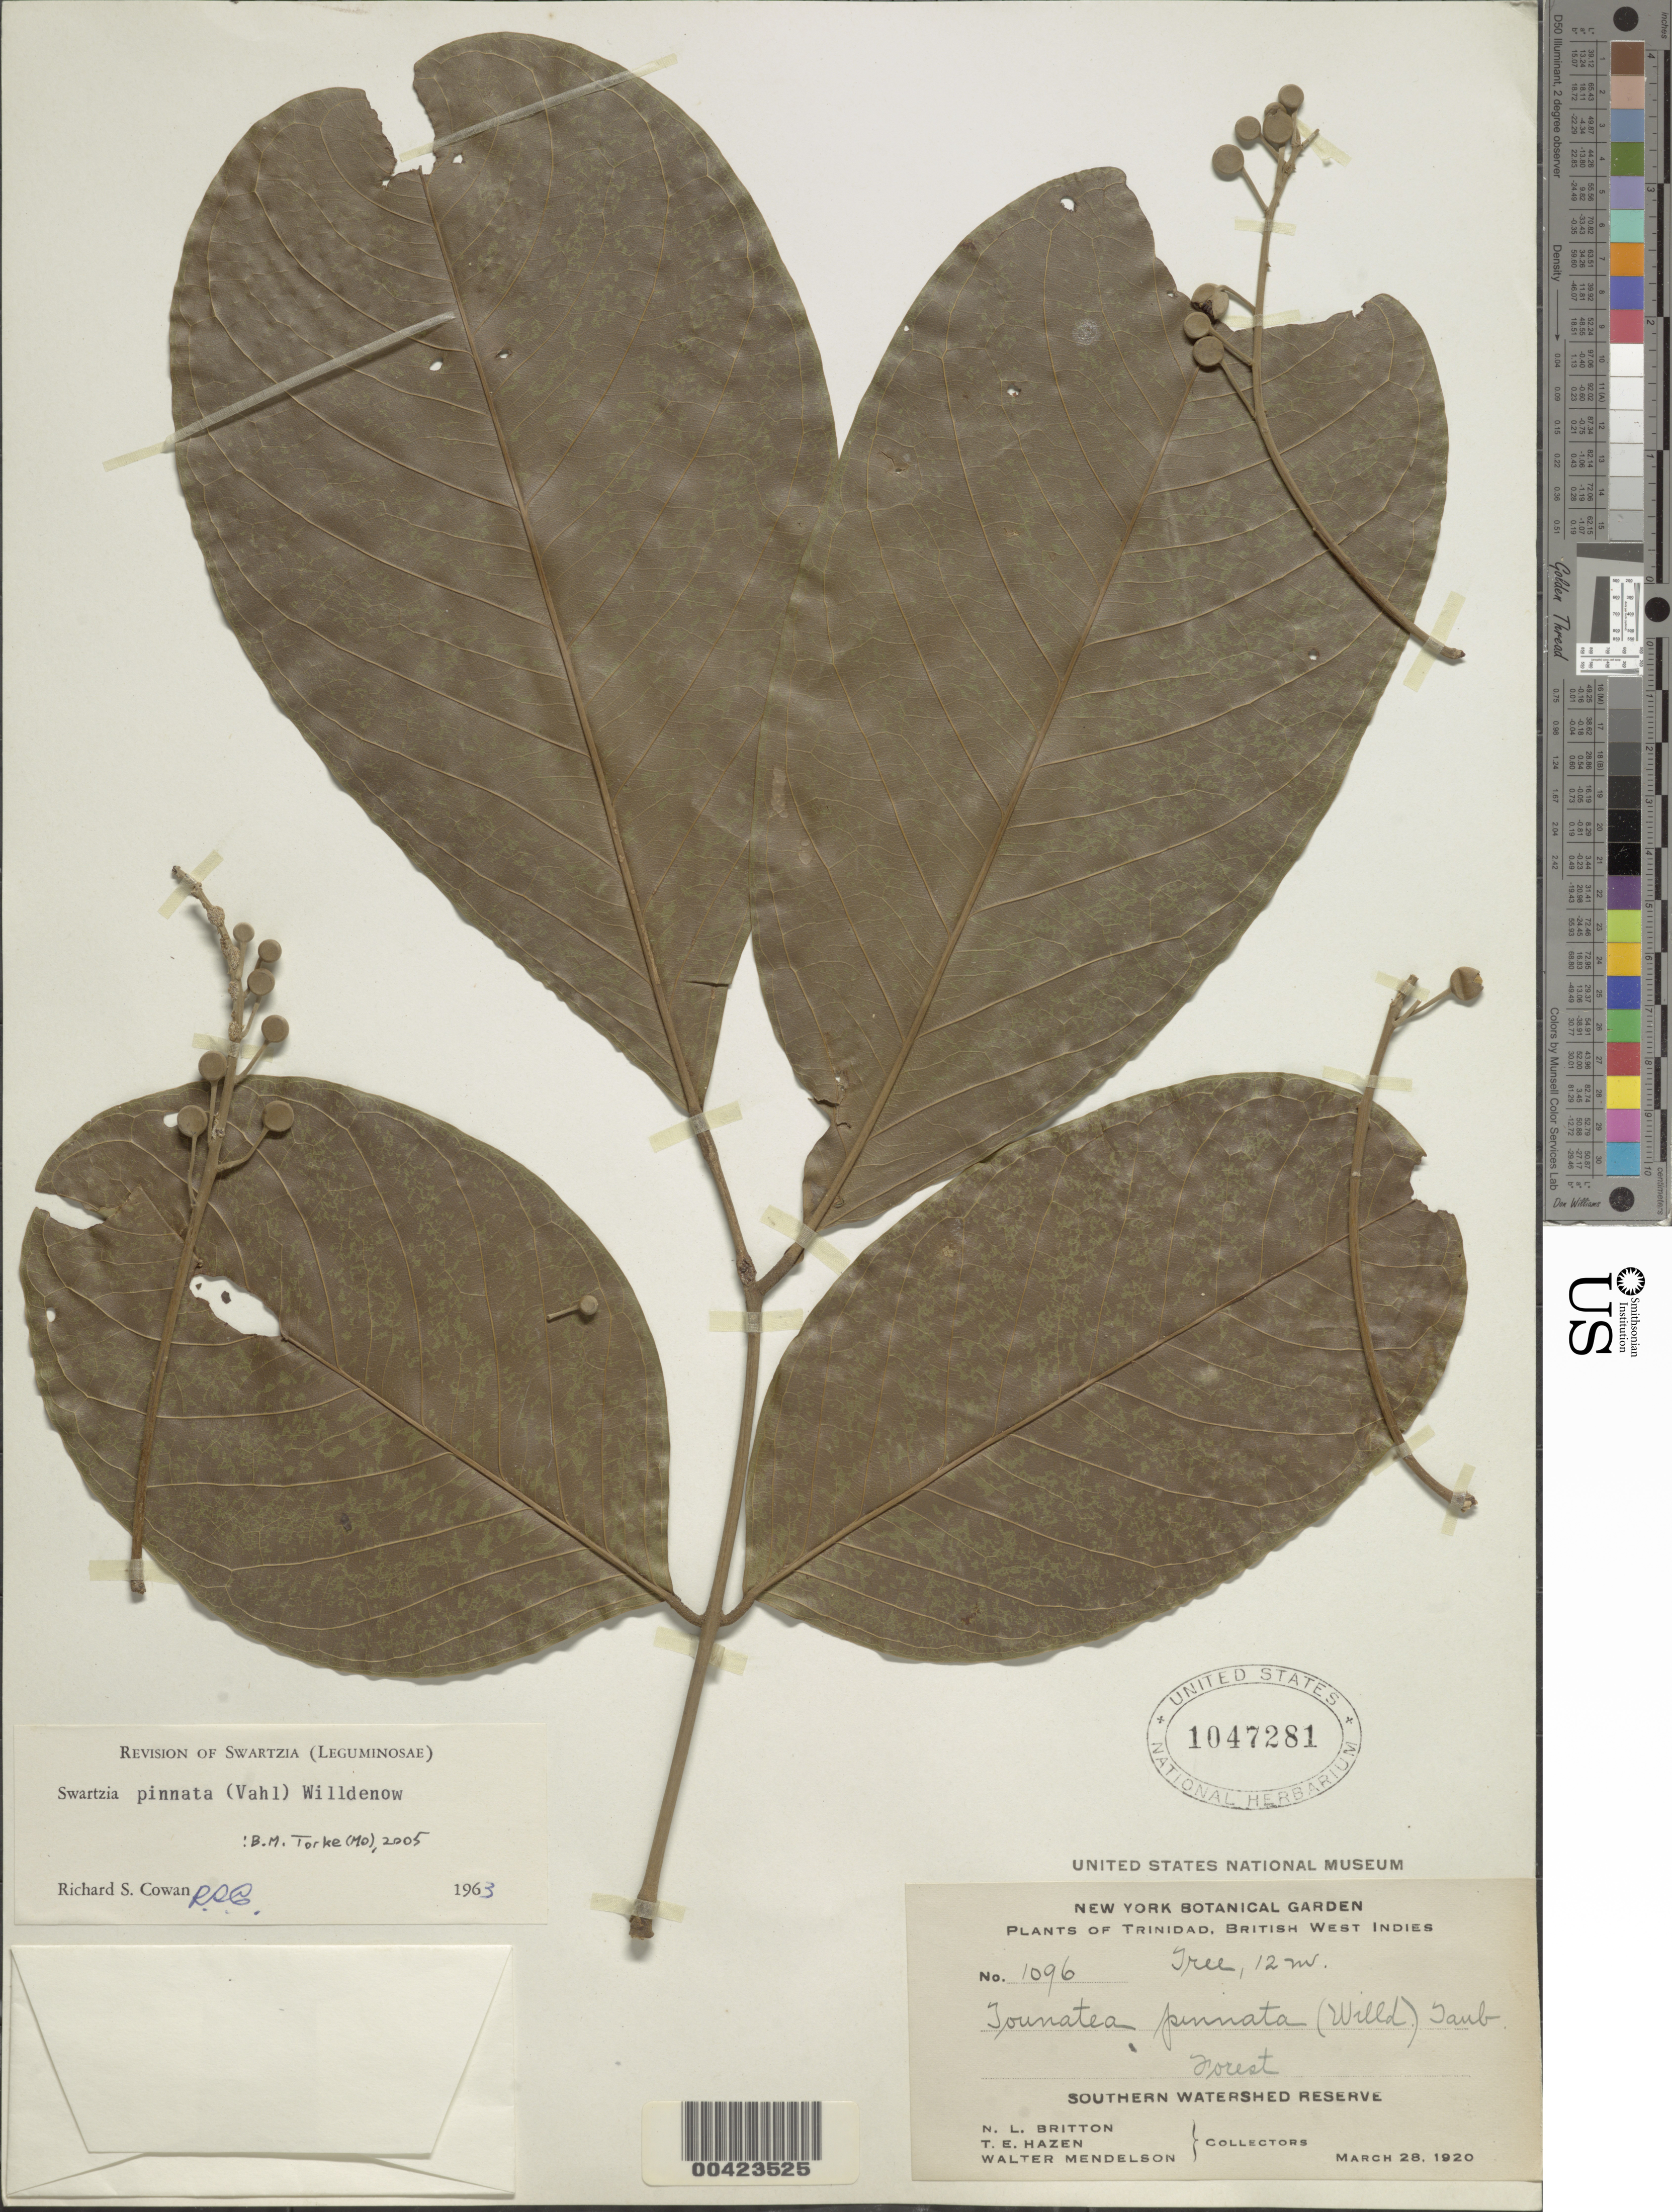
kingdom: Plantae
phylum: Tracheophyta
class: Magnoliopsida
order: Fabales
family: Fabaceae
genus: Swartzia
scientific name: Swartzia pinnata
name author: (Vahl) Willd.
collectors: N. Britton, T. E. Hazen & W. Mendelson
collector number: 1096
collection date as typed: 28 Mar 1920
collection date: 1920-03-28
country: Trinidad and Tobago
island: Trinidad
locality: Southern watershed reserve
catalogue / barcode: US 1047281